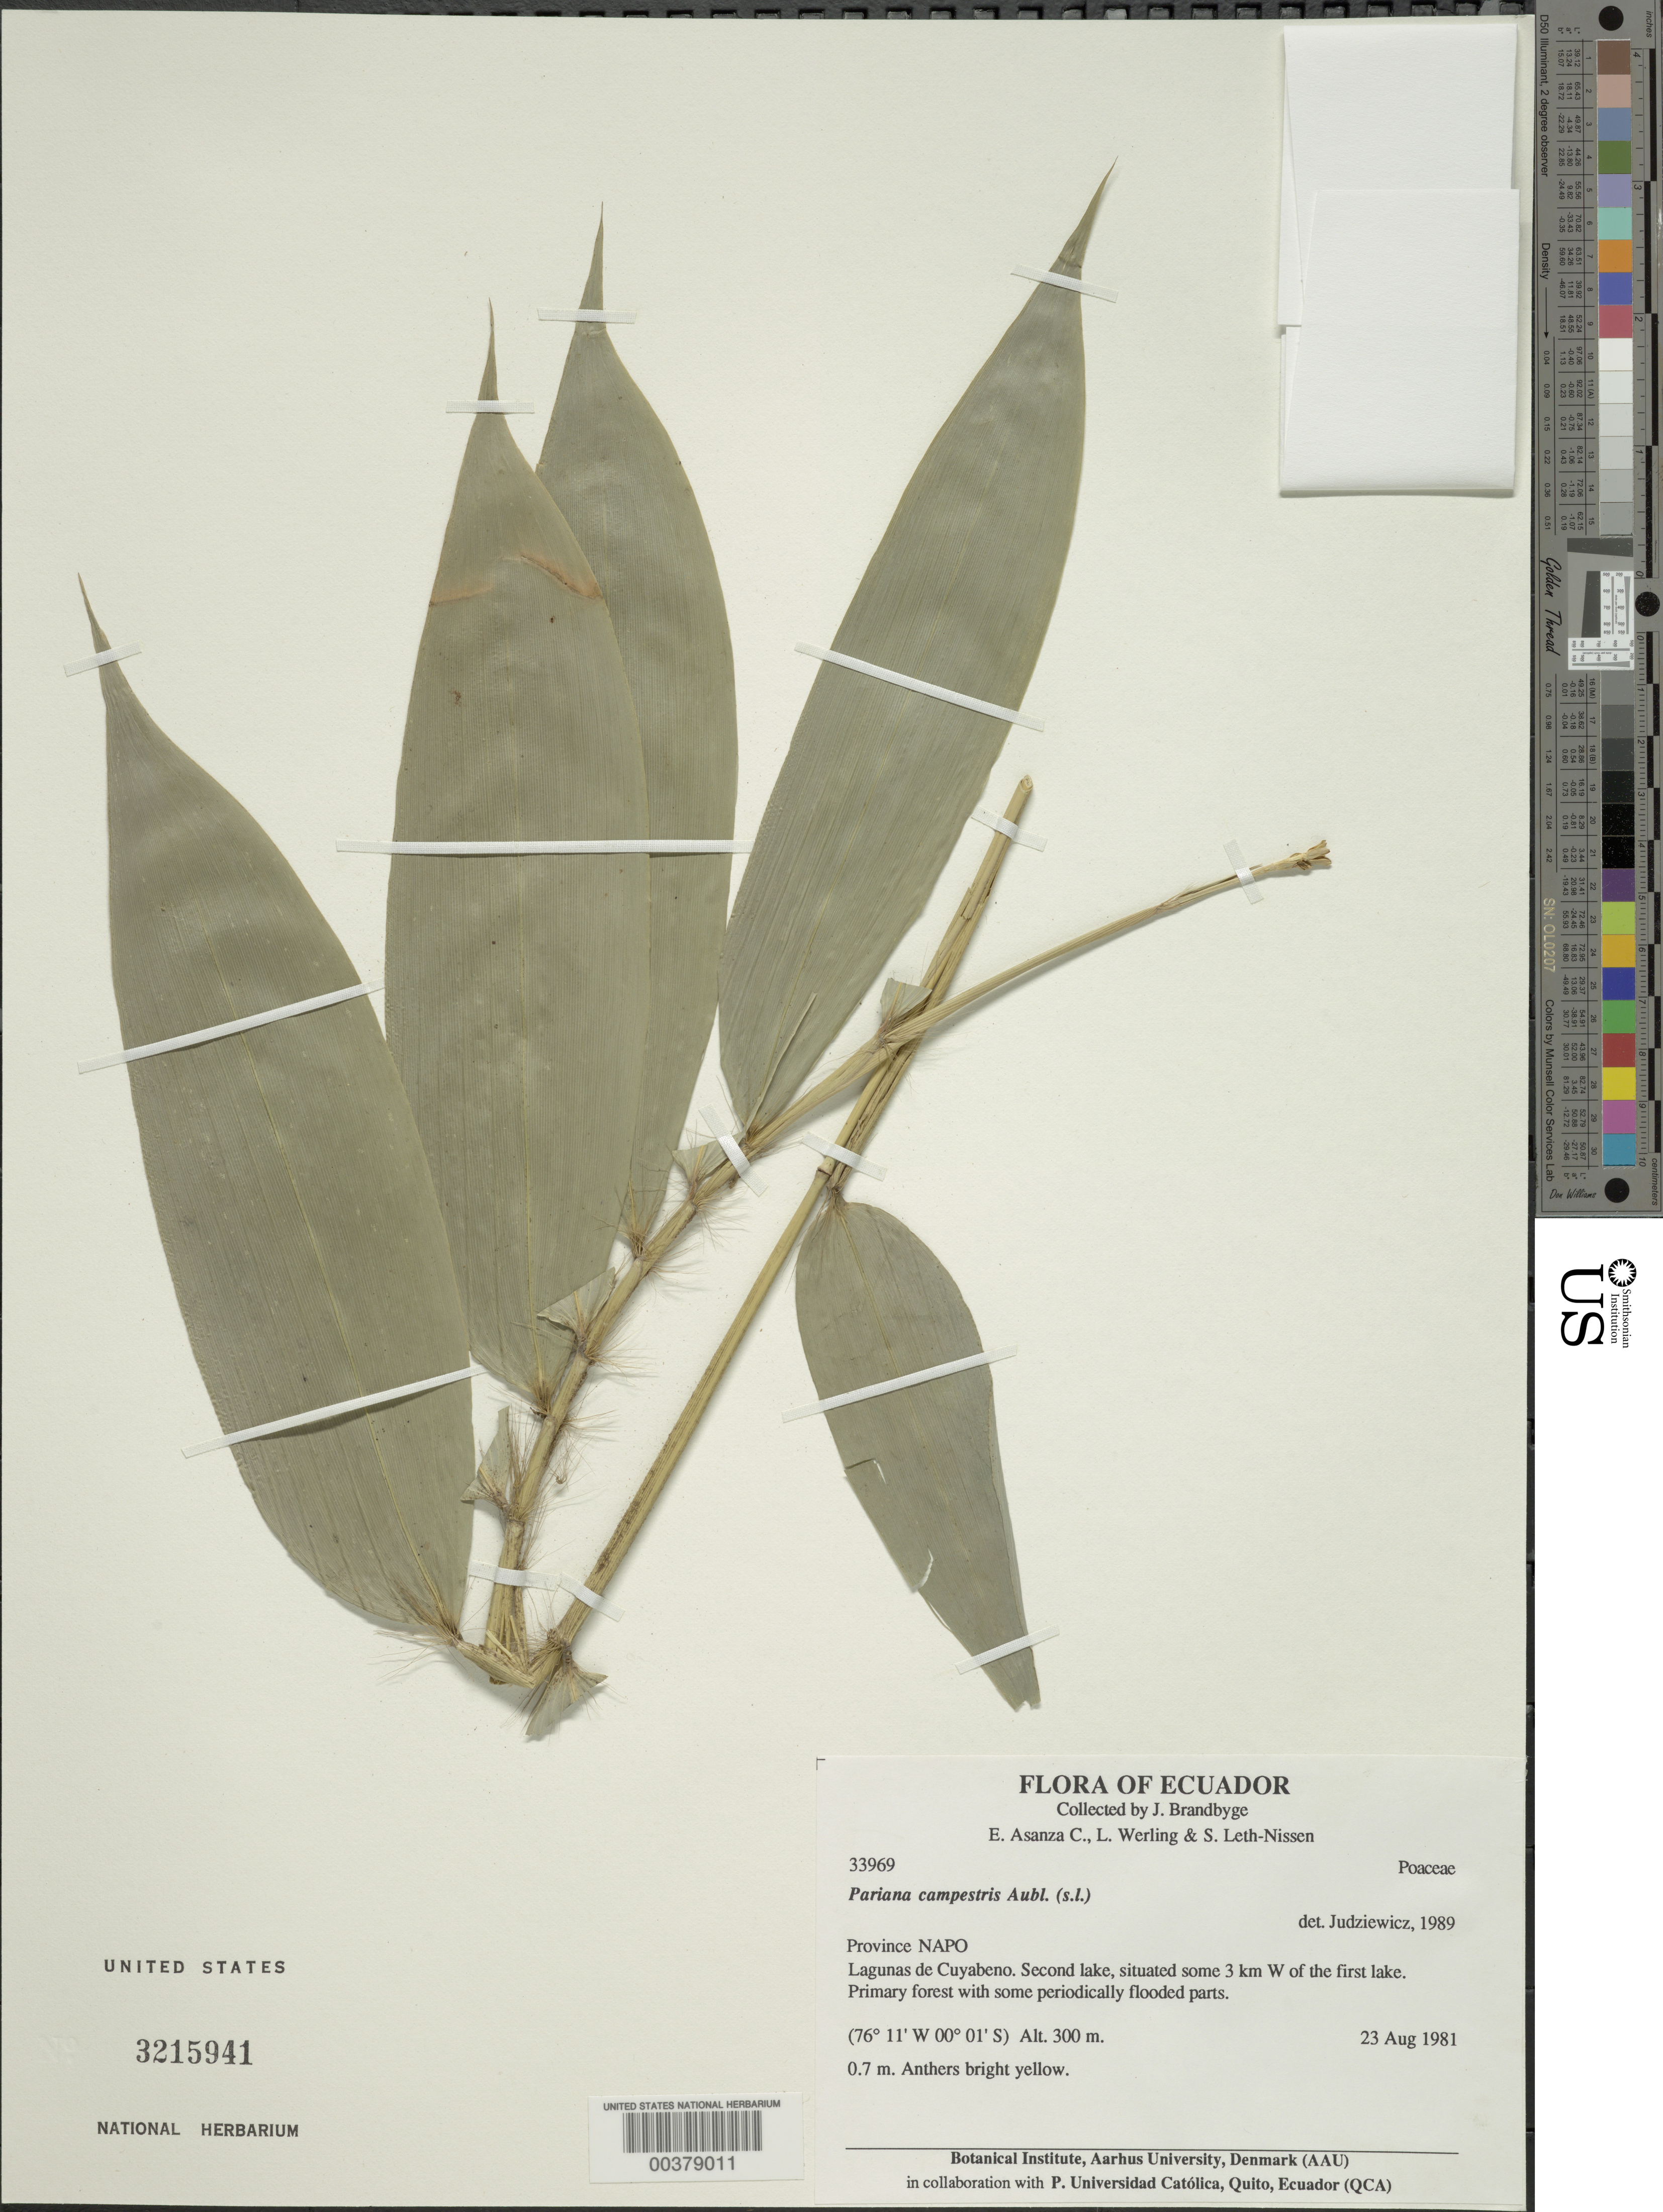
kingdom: Plantae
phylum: Tracheophyta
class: Liliopsida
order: Poales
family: Poaceae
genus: Pariana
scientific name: Pariana campestris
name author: Aubl.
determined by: Judziewicz, E. J.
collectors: J. Brandbyge, E. Asanza, L. Werling & S. Leth-Nissen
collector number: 33969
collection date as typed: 23 Aug 1981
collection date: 1981-08-23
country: Ecuador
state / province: Napo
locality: Laguans de cuyabeno; second lake, situated some 3 km W of the first lake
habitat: Disturbed primary forest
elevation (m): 300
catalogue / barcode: US 3215941